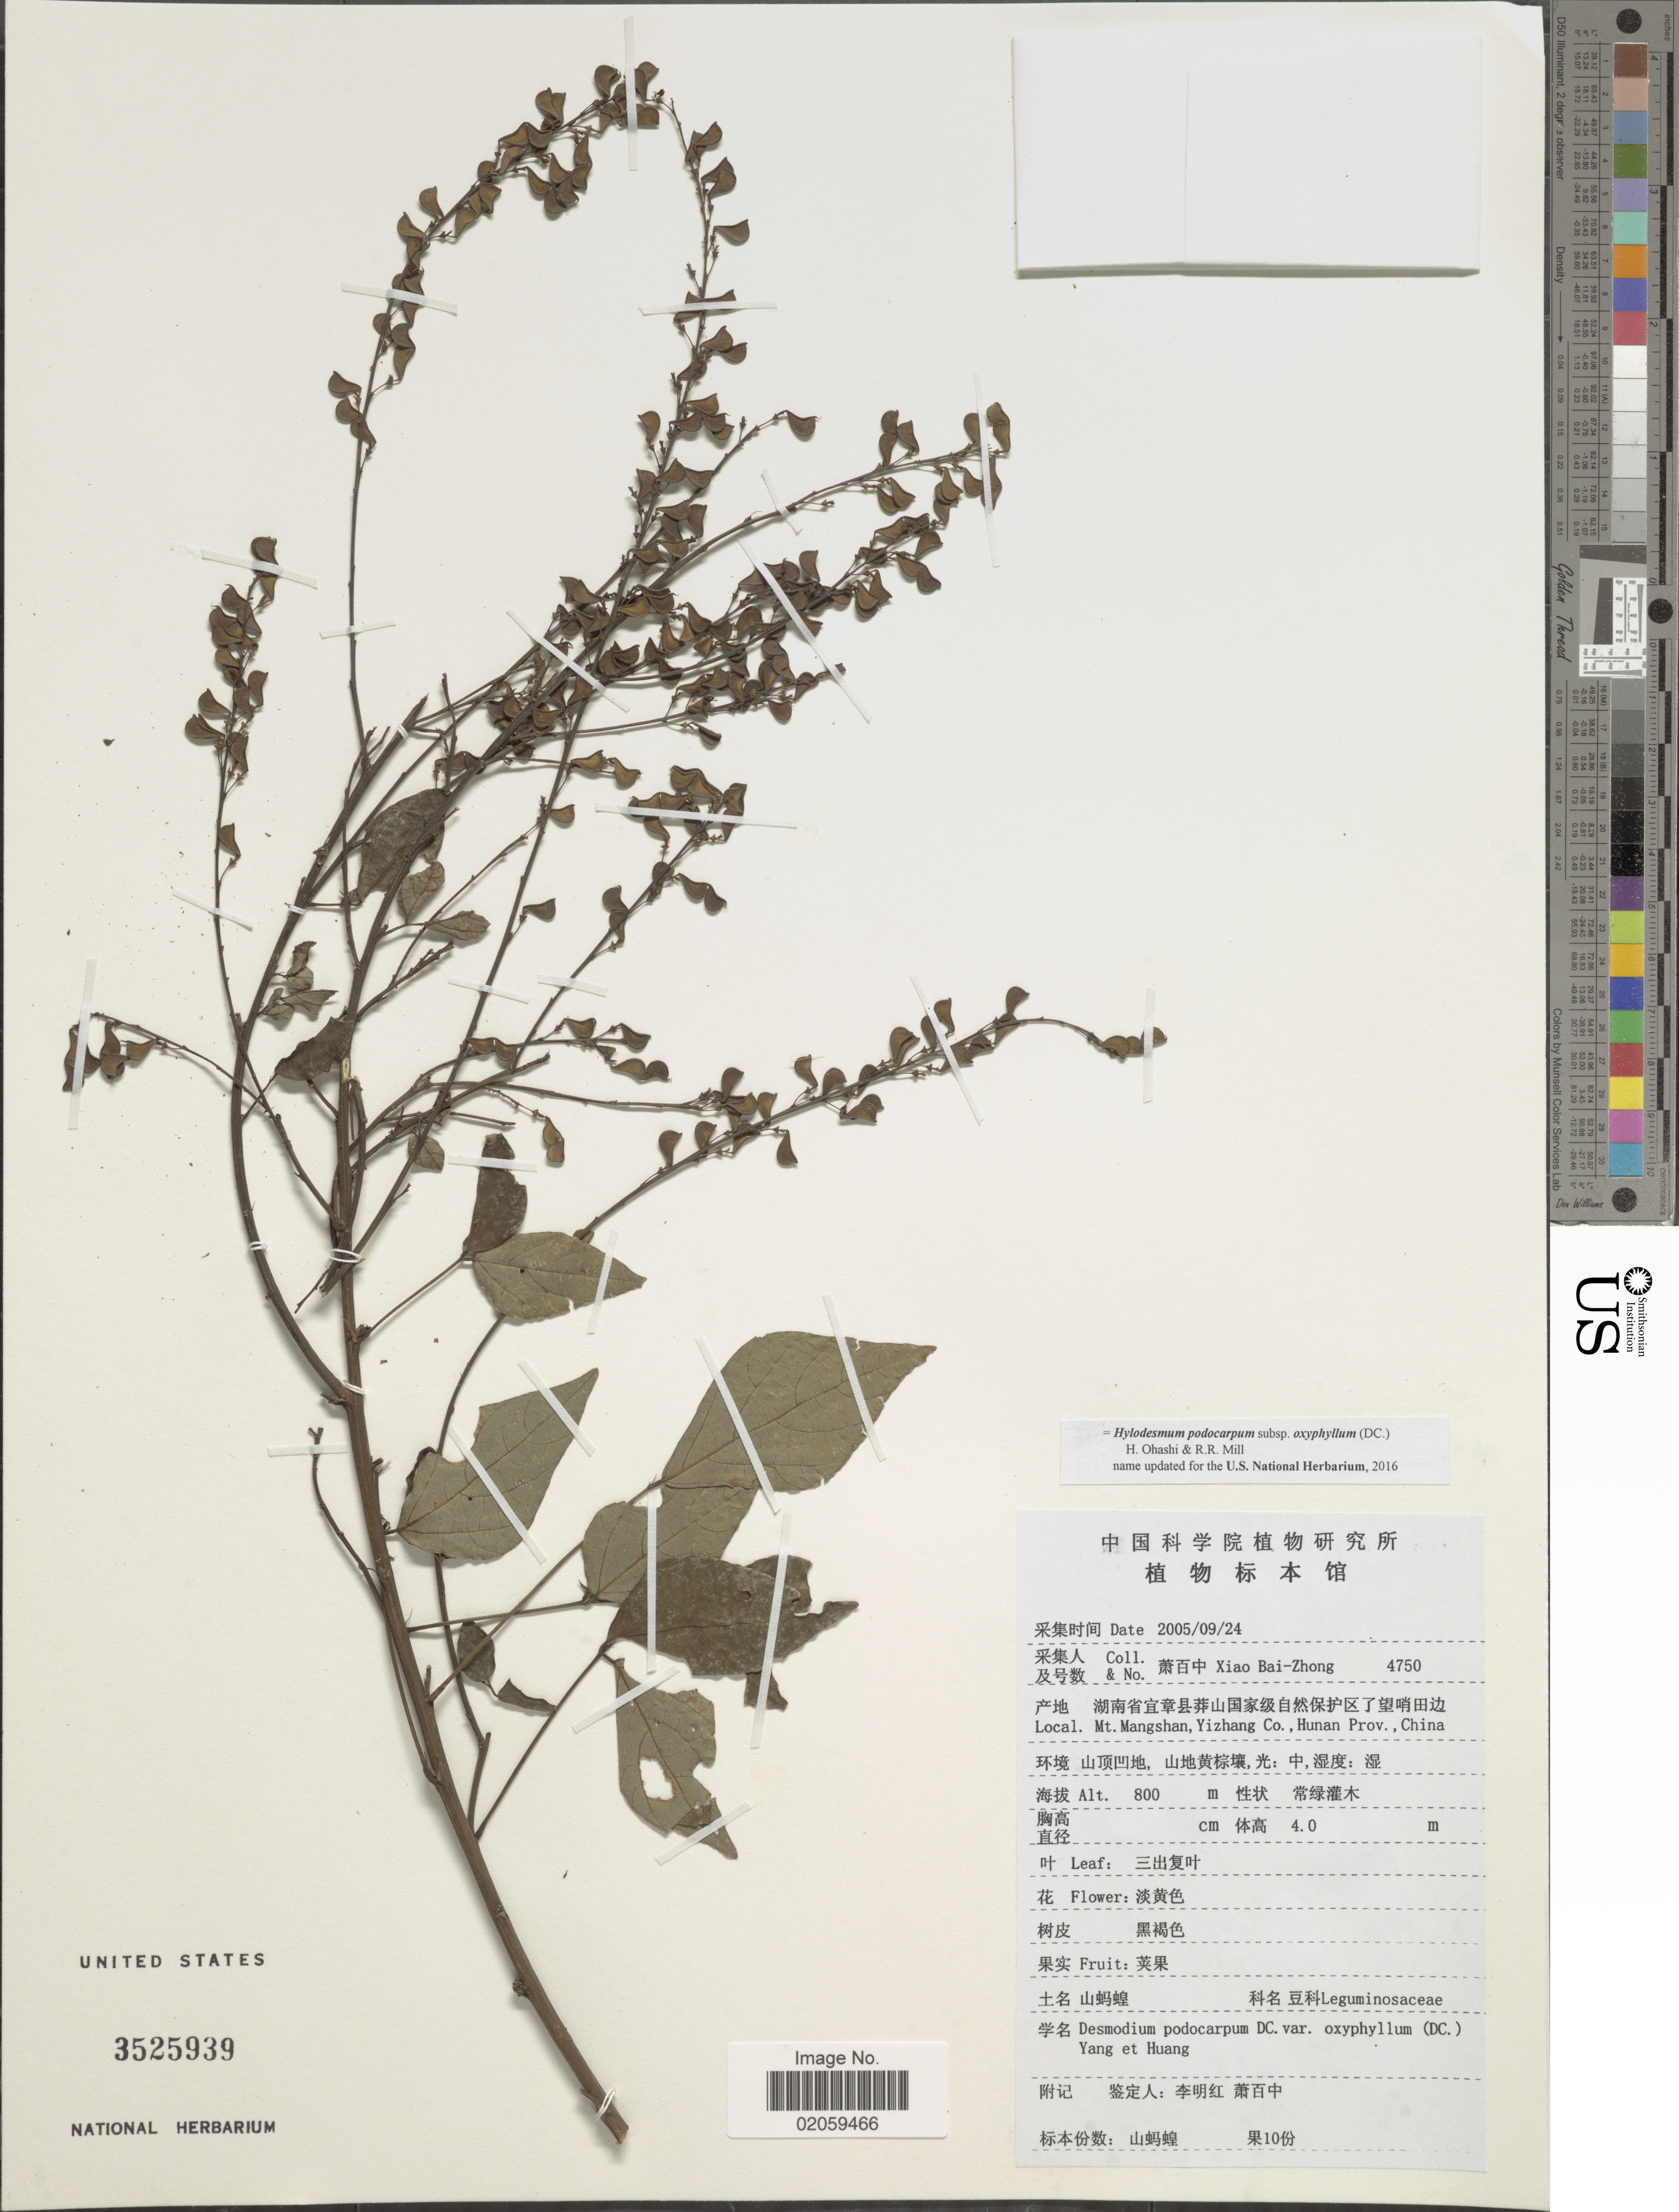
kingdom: Plantae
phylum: Tracheophyta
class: Magnoliopsida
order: Fabales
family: Fabaceae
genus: Hylodesmum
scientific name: Hylodesmum podocarpum subsp. oxyphyllum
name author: (DC.) H. Ohashi & R.R. Mill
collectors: B. Z. Xiao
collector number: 4750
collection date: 2005-09-24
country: China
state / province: Hunan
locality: Mt. Mangshan, Yizhang Co.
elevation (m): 800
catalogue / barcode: US 3525939